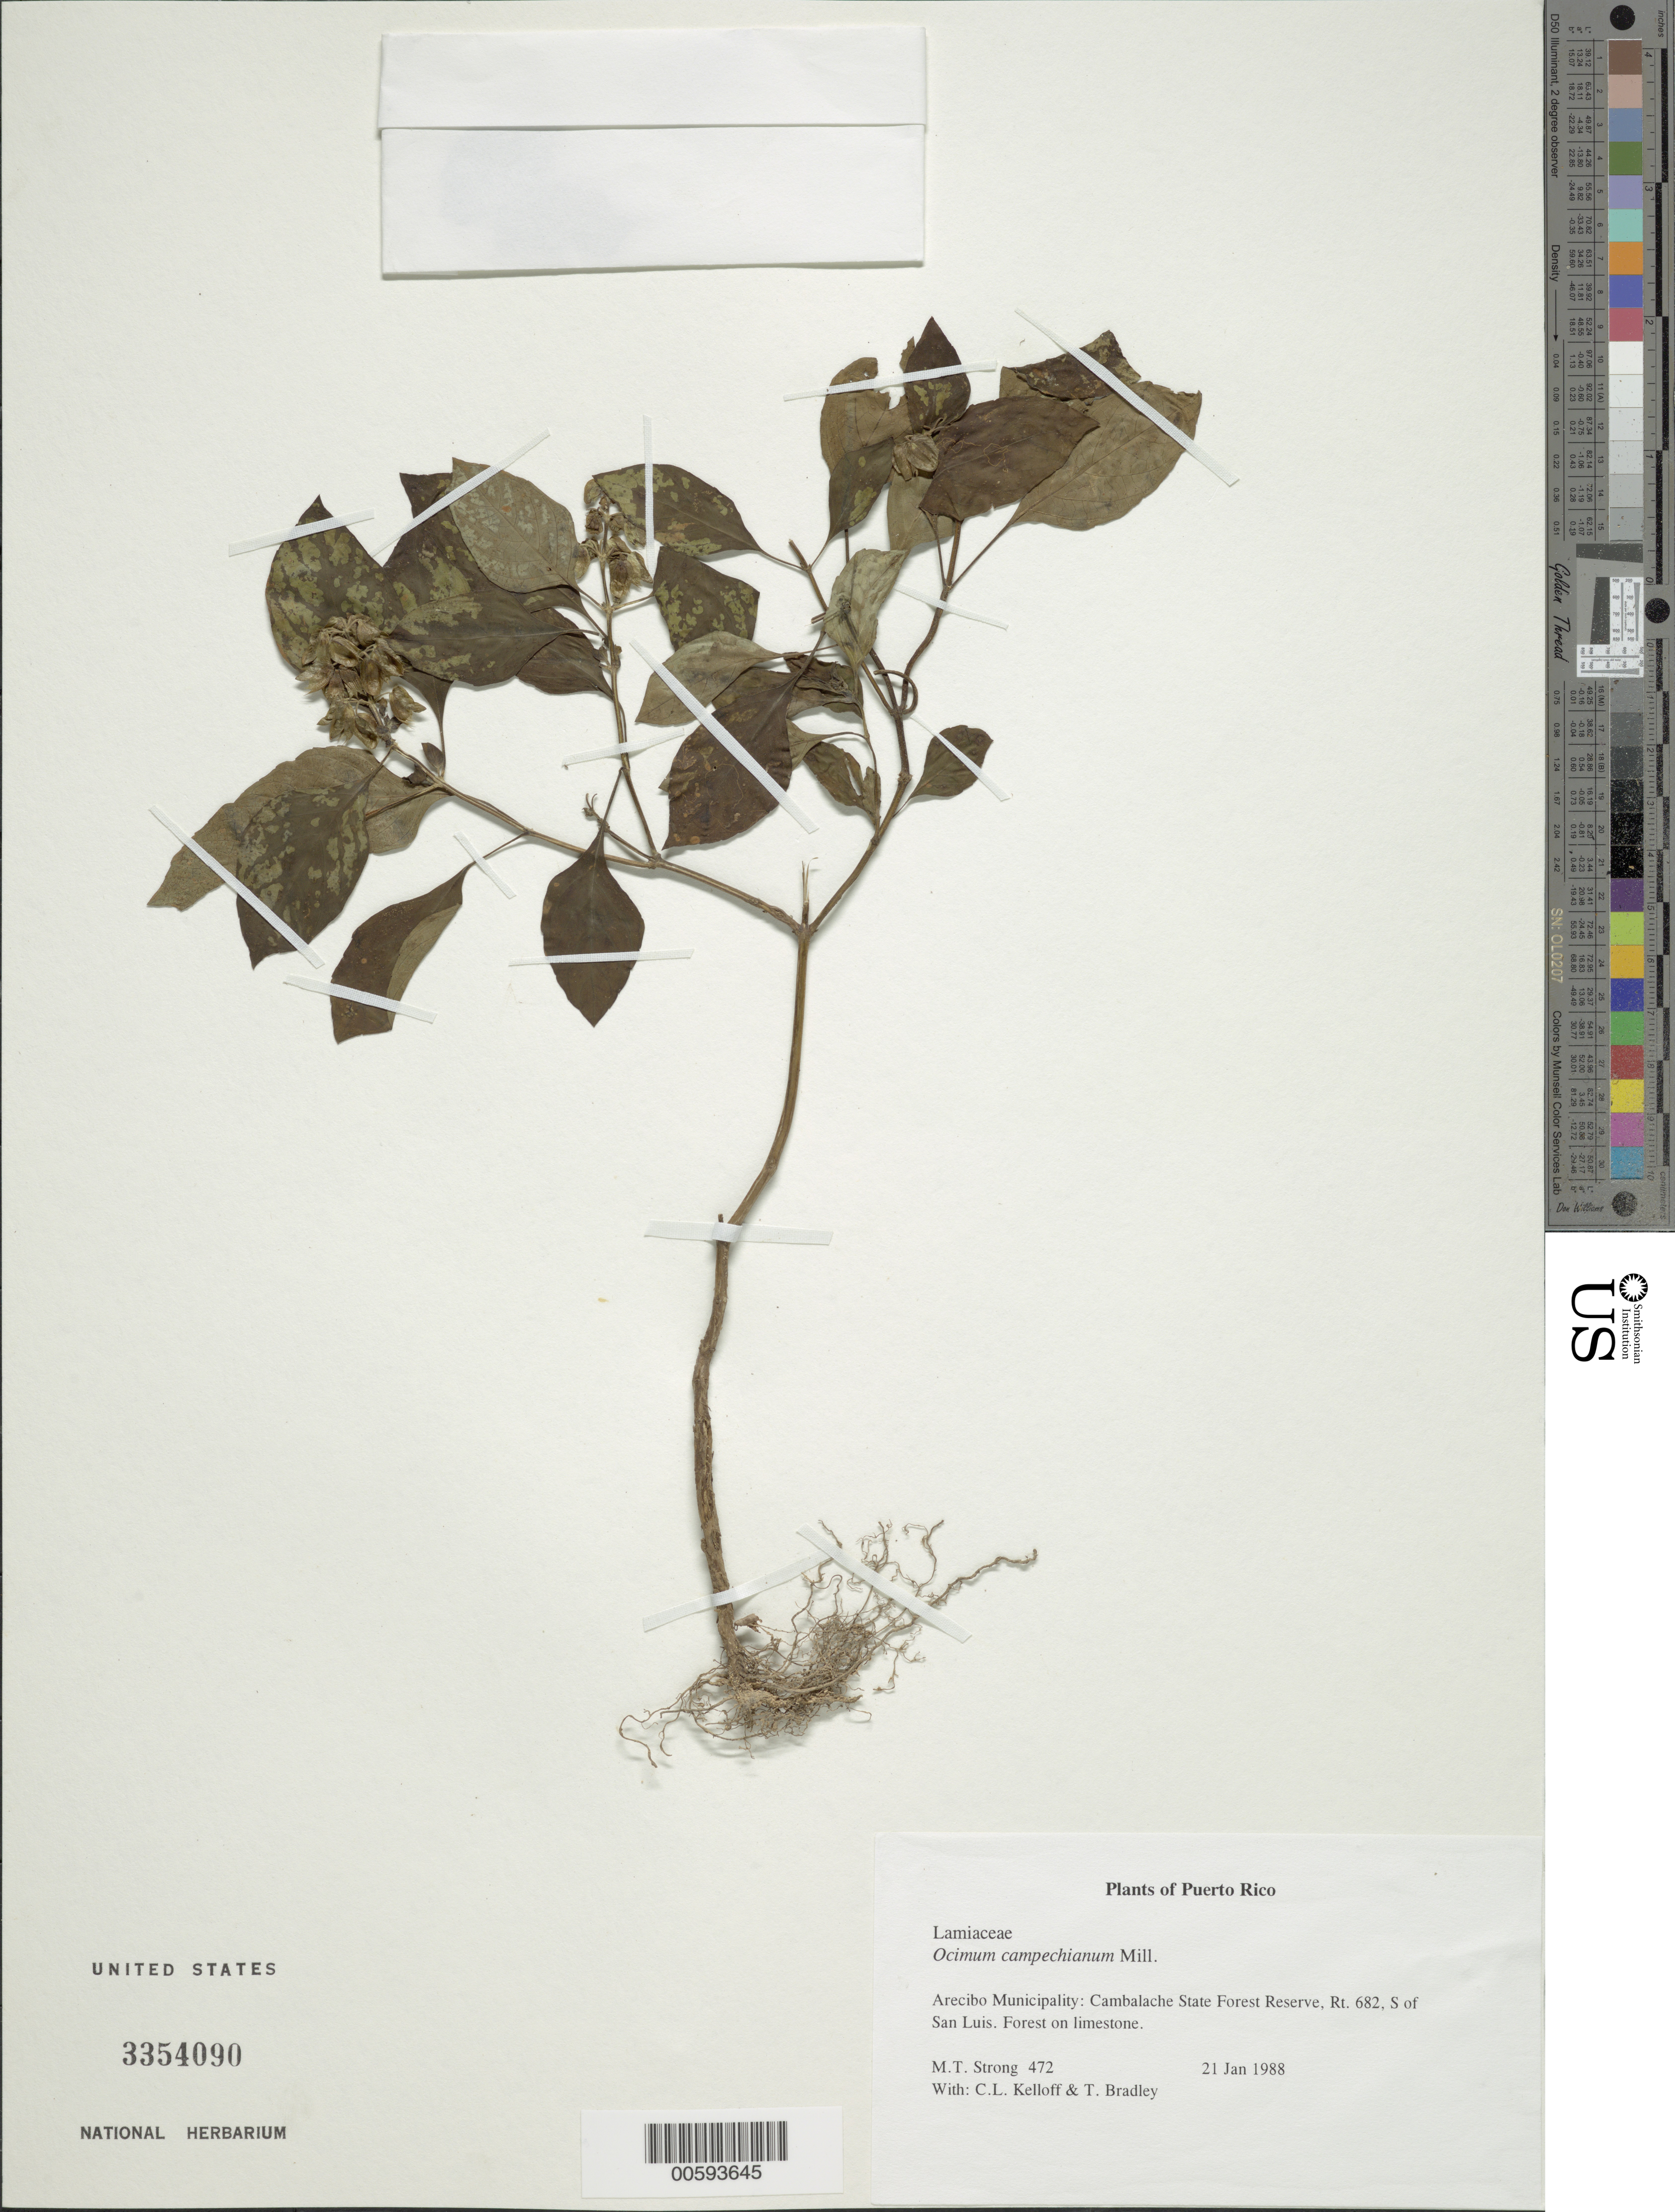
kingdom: Plantae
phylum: Tracheophyta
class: Magnoliopsida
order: Lamiales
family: Lamiaceae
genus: Ocimum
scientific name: Ocimum campechianum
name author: Mill.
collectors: M. T. Strong, C. L. Kelloff & T. Bradley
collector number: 472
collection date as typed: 21 Jan 1988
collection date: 1988-01-21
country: Puerto Rico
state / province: Arecibo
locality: Arecibo Municipality: Cambalache State Forest Reserve, Rt. 682, S of San Luis.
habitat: Forest on limestone.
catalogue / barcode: US 3354090